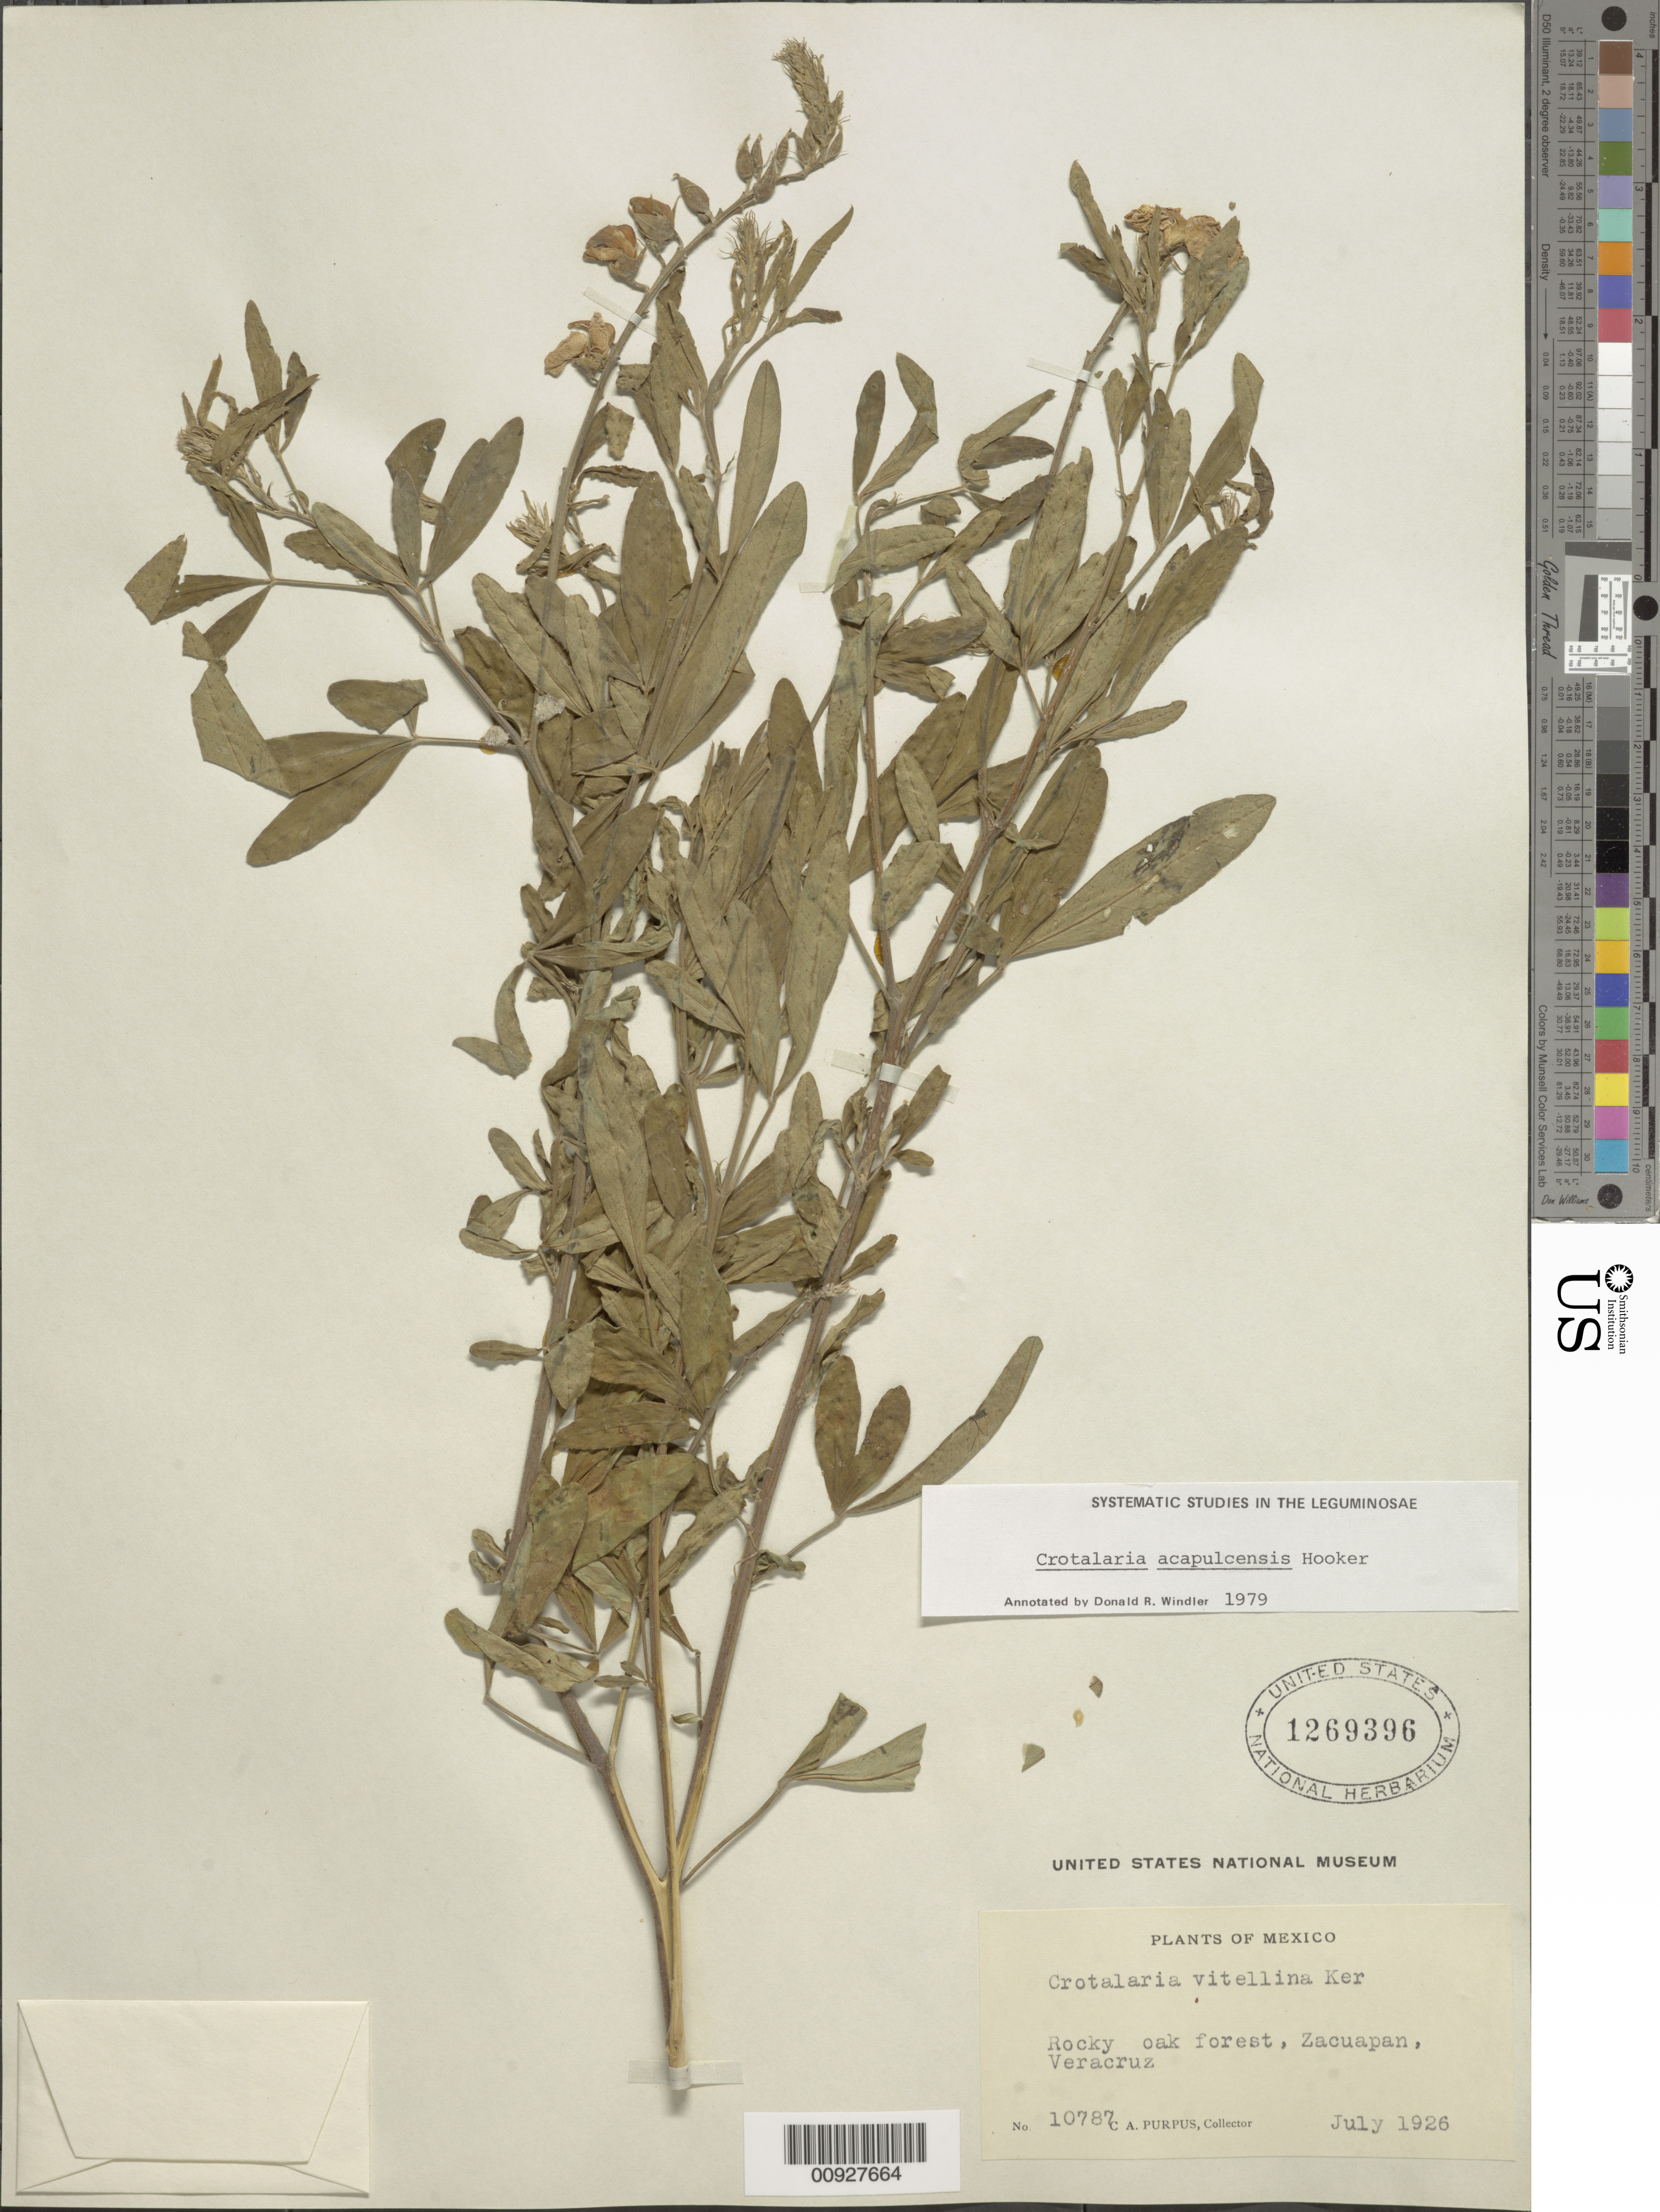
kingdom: Plantae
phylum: Tracheophyta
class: Magnoliopsida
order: Fabales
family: Fabaceae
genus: Crotalaria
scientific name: Crotalaria acapulcensis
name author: Hook. & Arn.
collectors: C. A. Purpus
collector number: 10787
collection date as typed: Jul 1926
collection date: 1926-07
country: Mexico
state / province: Veracruz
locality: Zacuapan, Veracruz.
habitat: Rocky oak forest.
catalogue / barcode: US 1269396